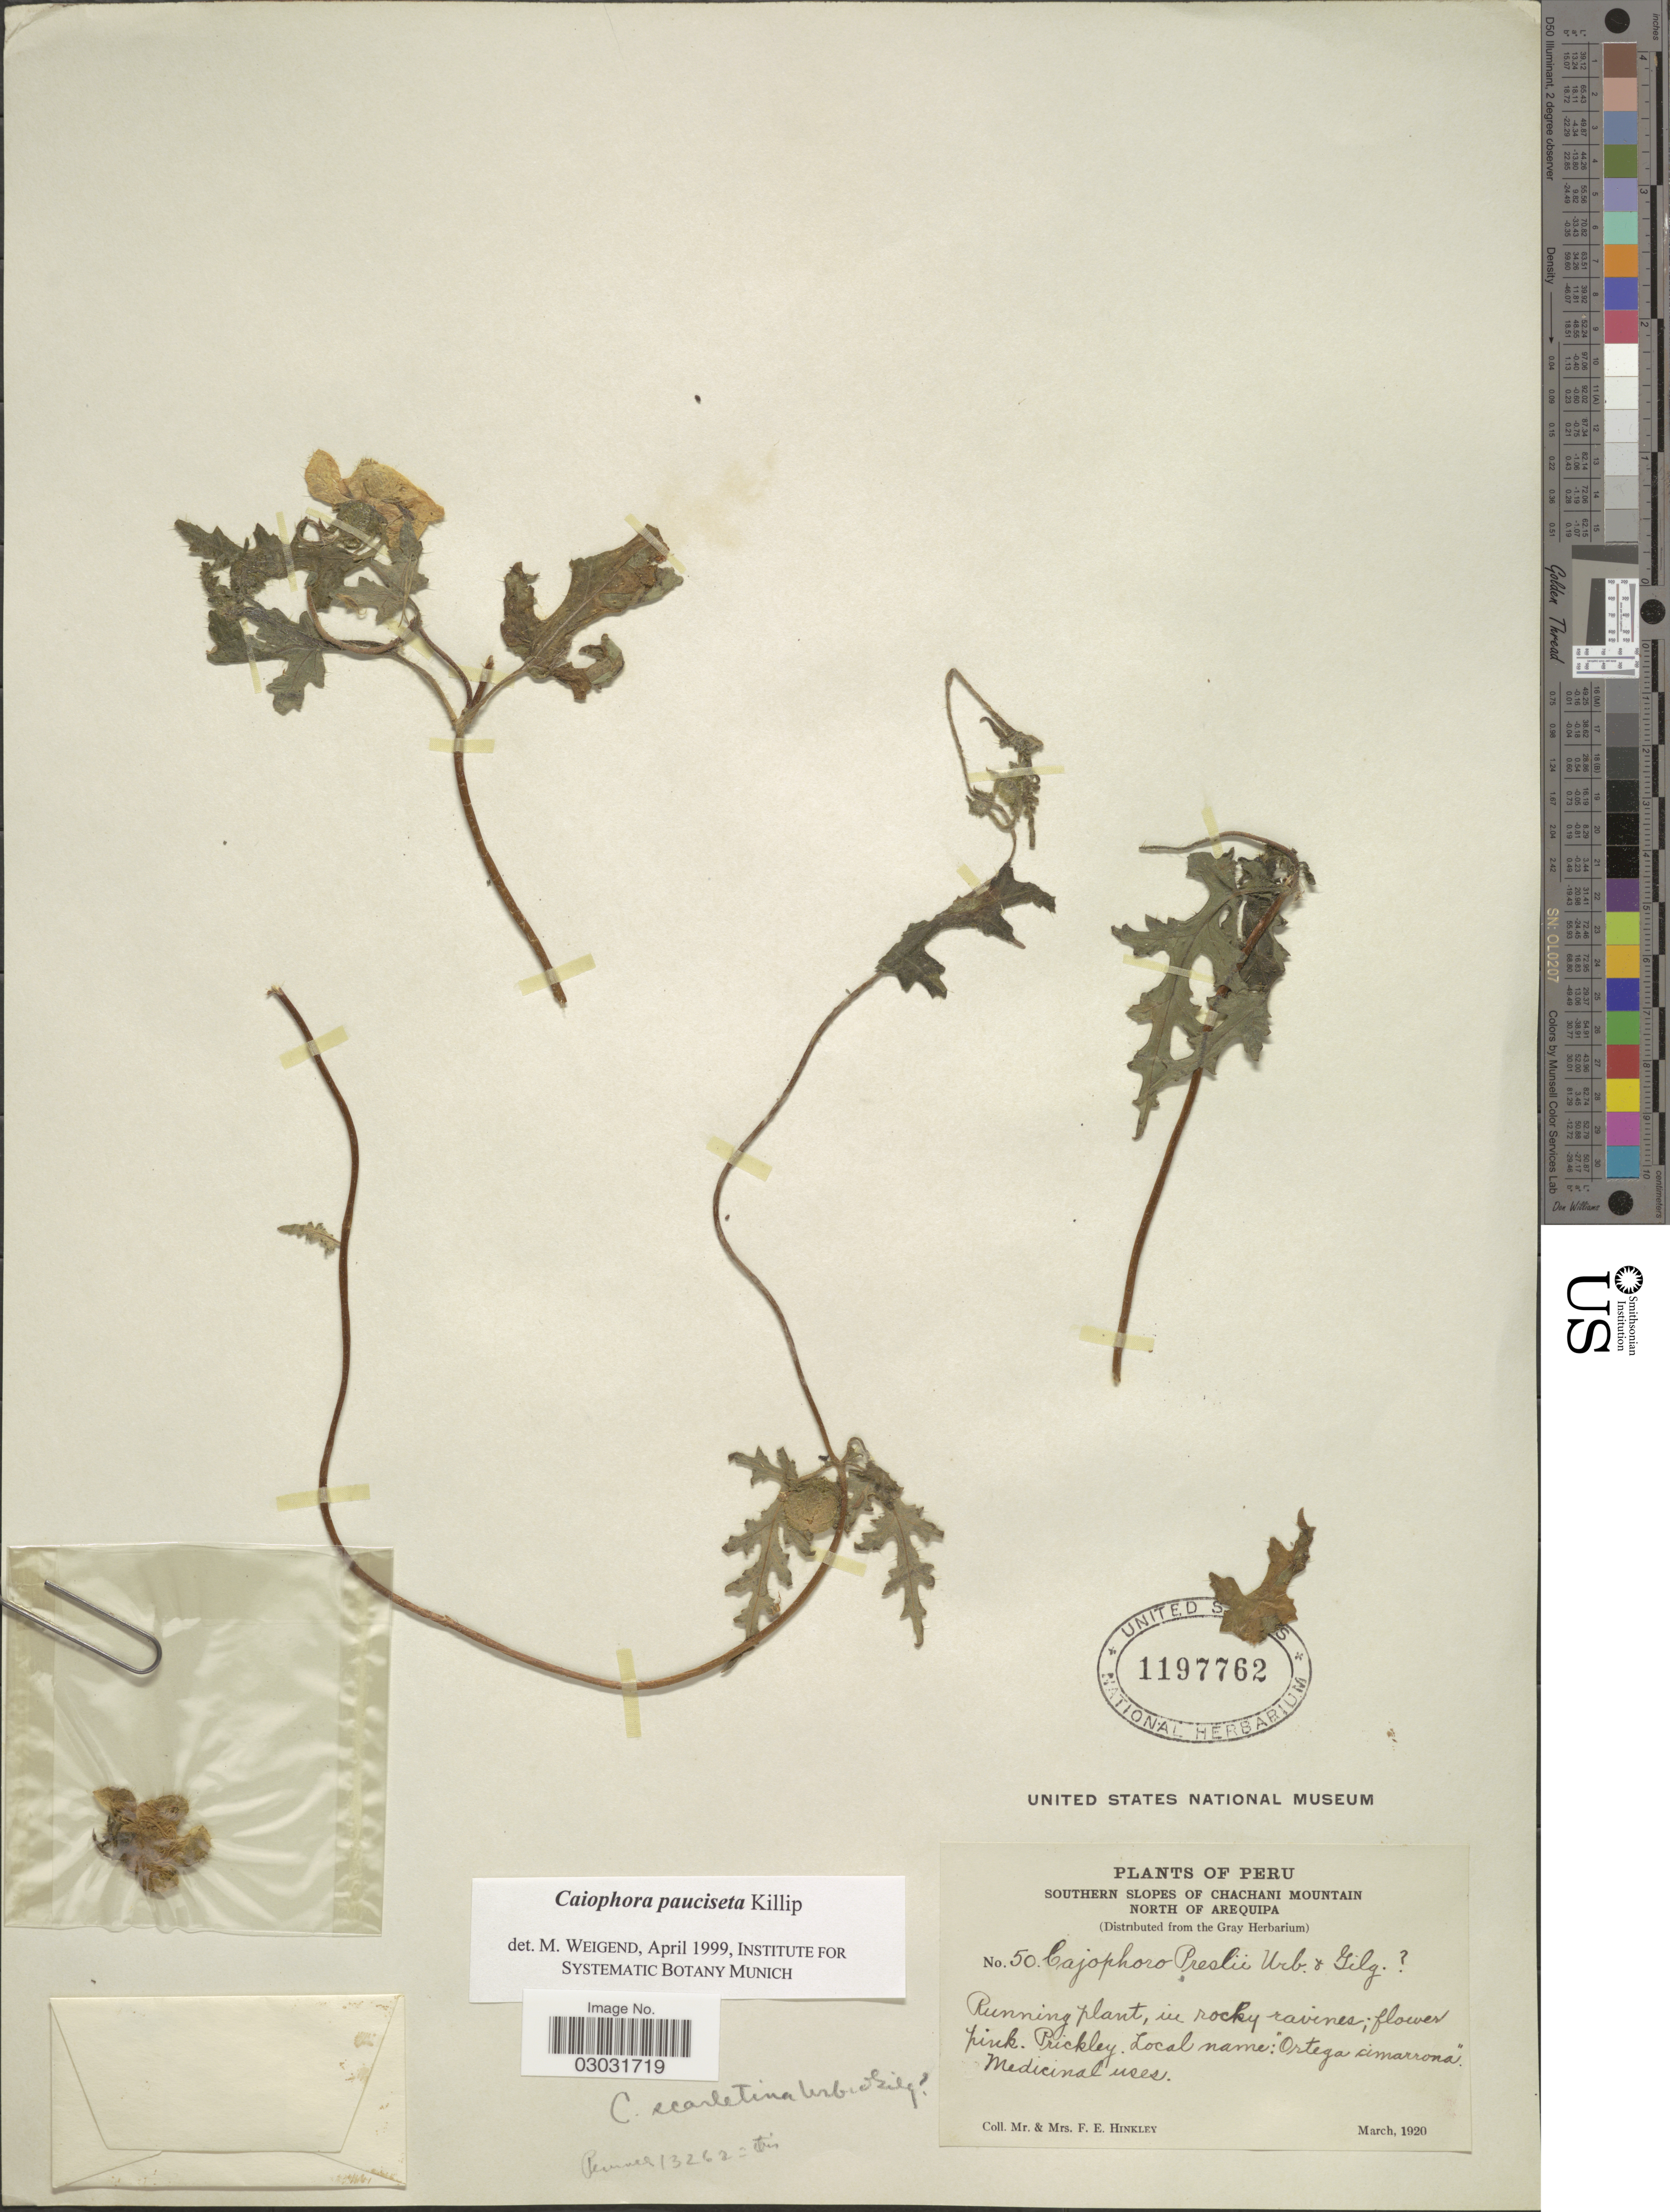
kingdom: Plantae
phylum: Tracheophyta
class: Magnoliopsida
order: Cornales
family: Loasaceae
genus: Caiophora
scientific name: Caiophora pauciseta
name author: Killip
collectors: F. Hinkley & F. Hinkley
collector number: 50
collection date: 1920-03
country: Peru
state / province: Arequipa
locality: Southern slopes of Chachani Mountain, North of Arequipa.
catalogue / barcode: US 1197762